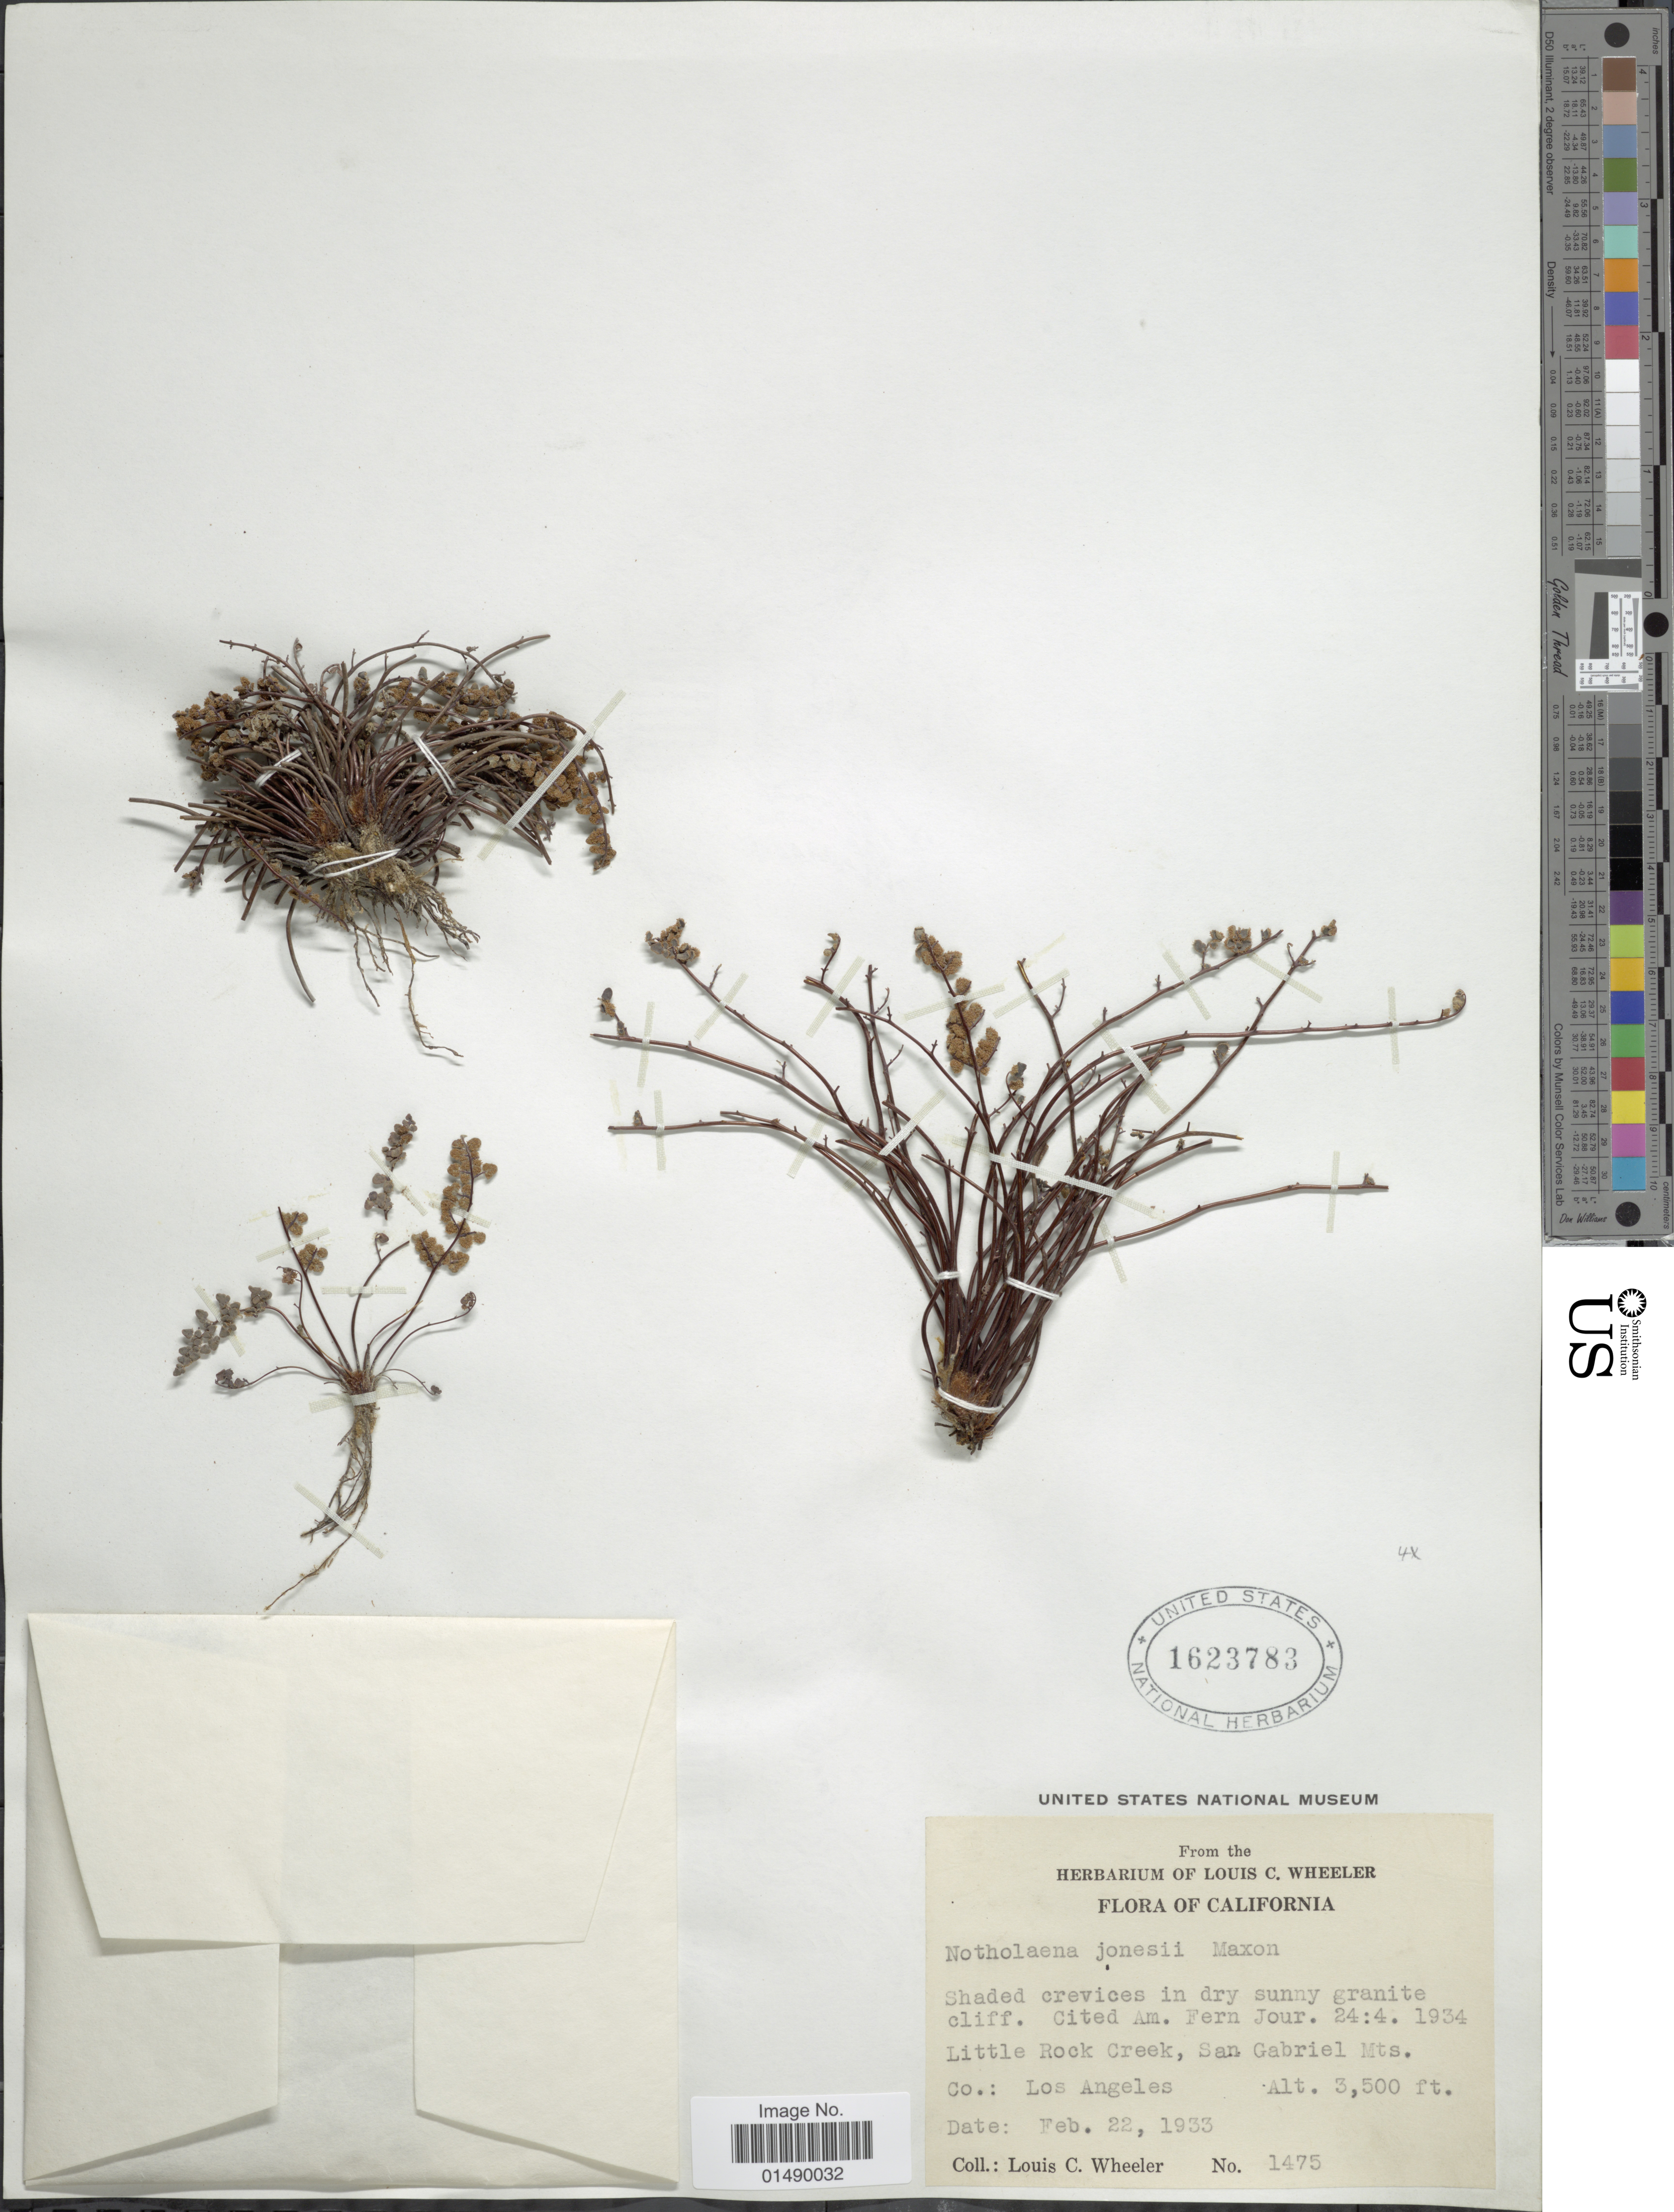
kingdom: Plantae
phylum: Tracheophyta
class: Polypodiopsida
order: Polypodiales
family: Pteridaceae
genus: Argyrochosma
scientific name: Argyrochosma jonesii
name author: (Maxon) Windham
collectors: L. C. Wheeler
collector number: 1475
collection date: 1933-02-22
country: United States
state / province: California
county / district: Los Angeles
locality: California, Little Rock Creek, San Gabriel Mts., Los Angeles.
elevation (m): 1067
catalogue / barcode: US 1623783